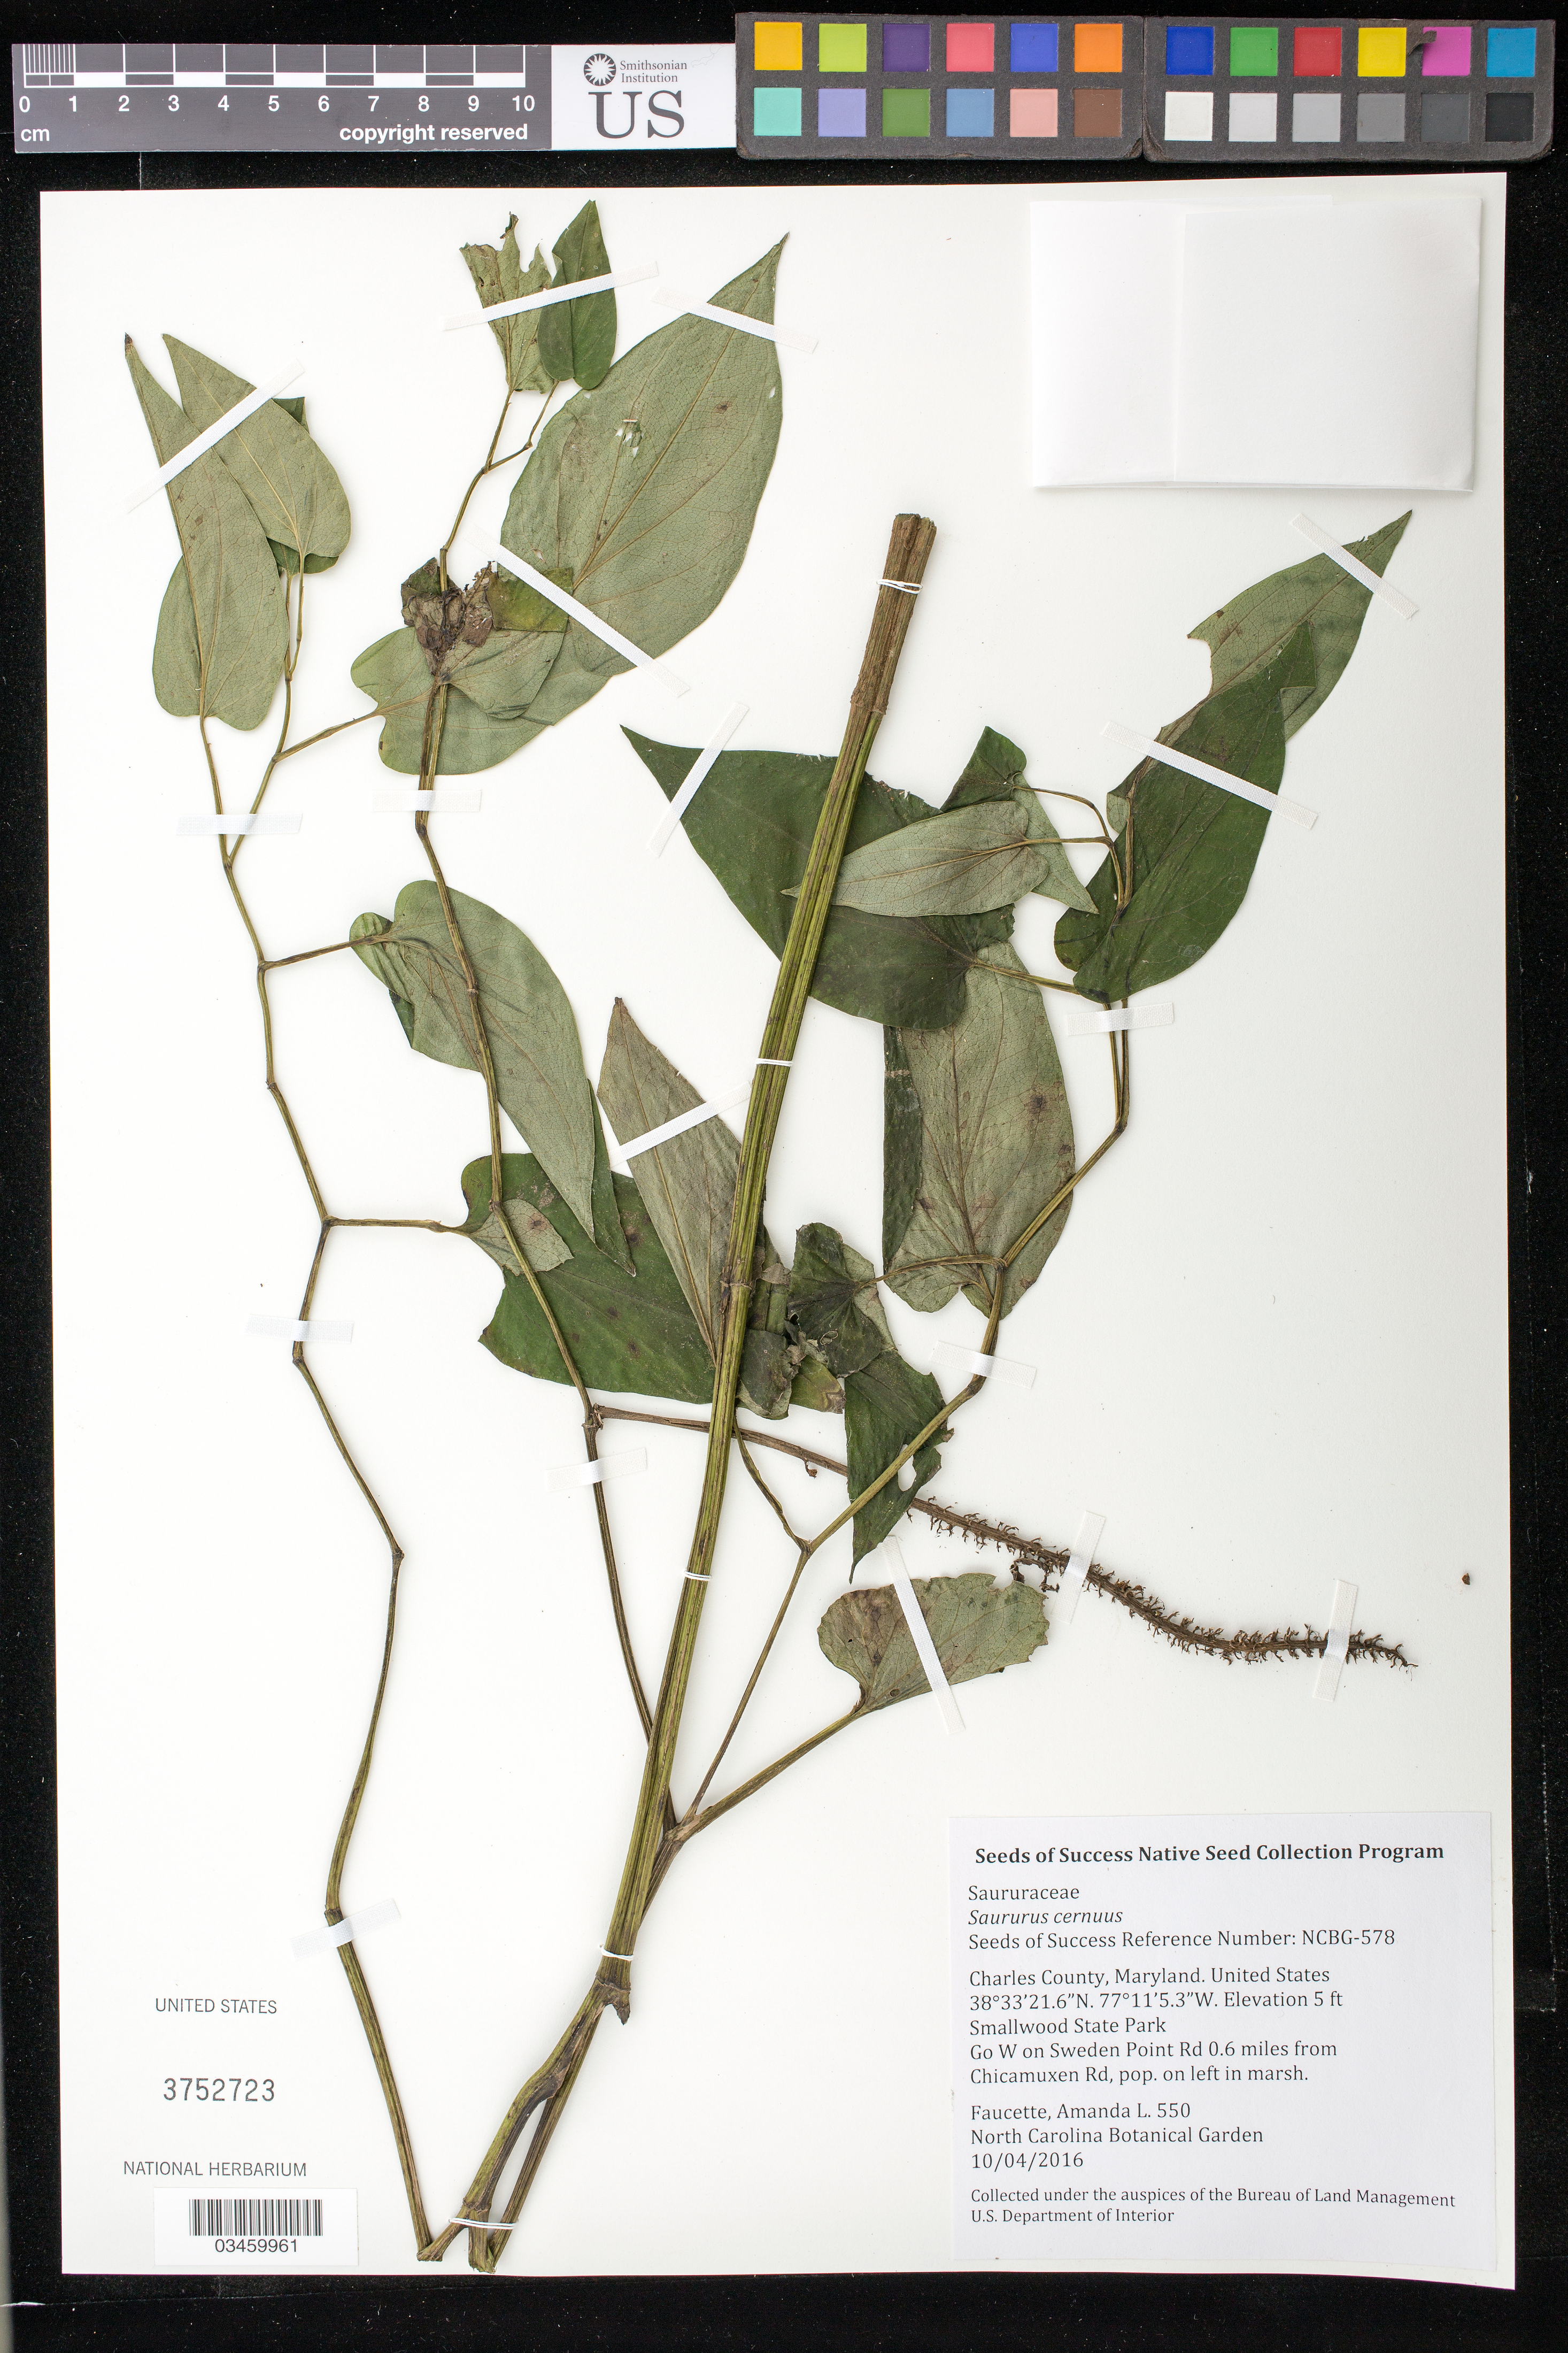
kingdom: Plantae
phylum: Tracheophyta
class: Magnoliopsida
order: Piperales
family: Saururaceae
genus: Saururus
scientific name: Saururus cernuus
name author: L.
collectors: A. Faucette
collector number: NCBG-578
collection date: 2016-10-04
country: United States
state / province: Maryland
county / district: Charles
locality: Smallwood State Park, Sweden Point Rd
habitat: Alder-Black Willow Tidal Shrubland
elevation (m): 2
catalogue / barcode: US 3752723